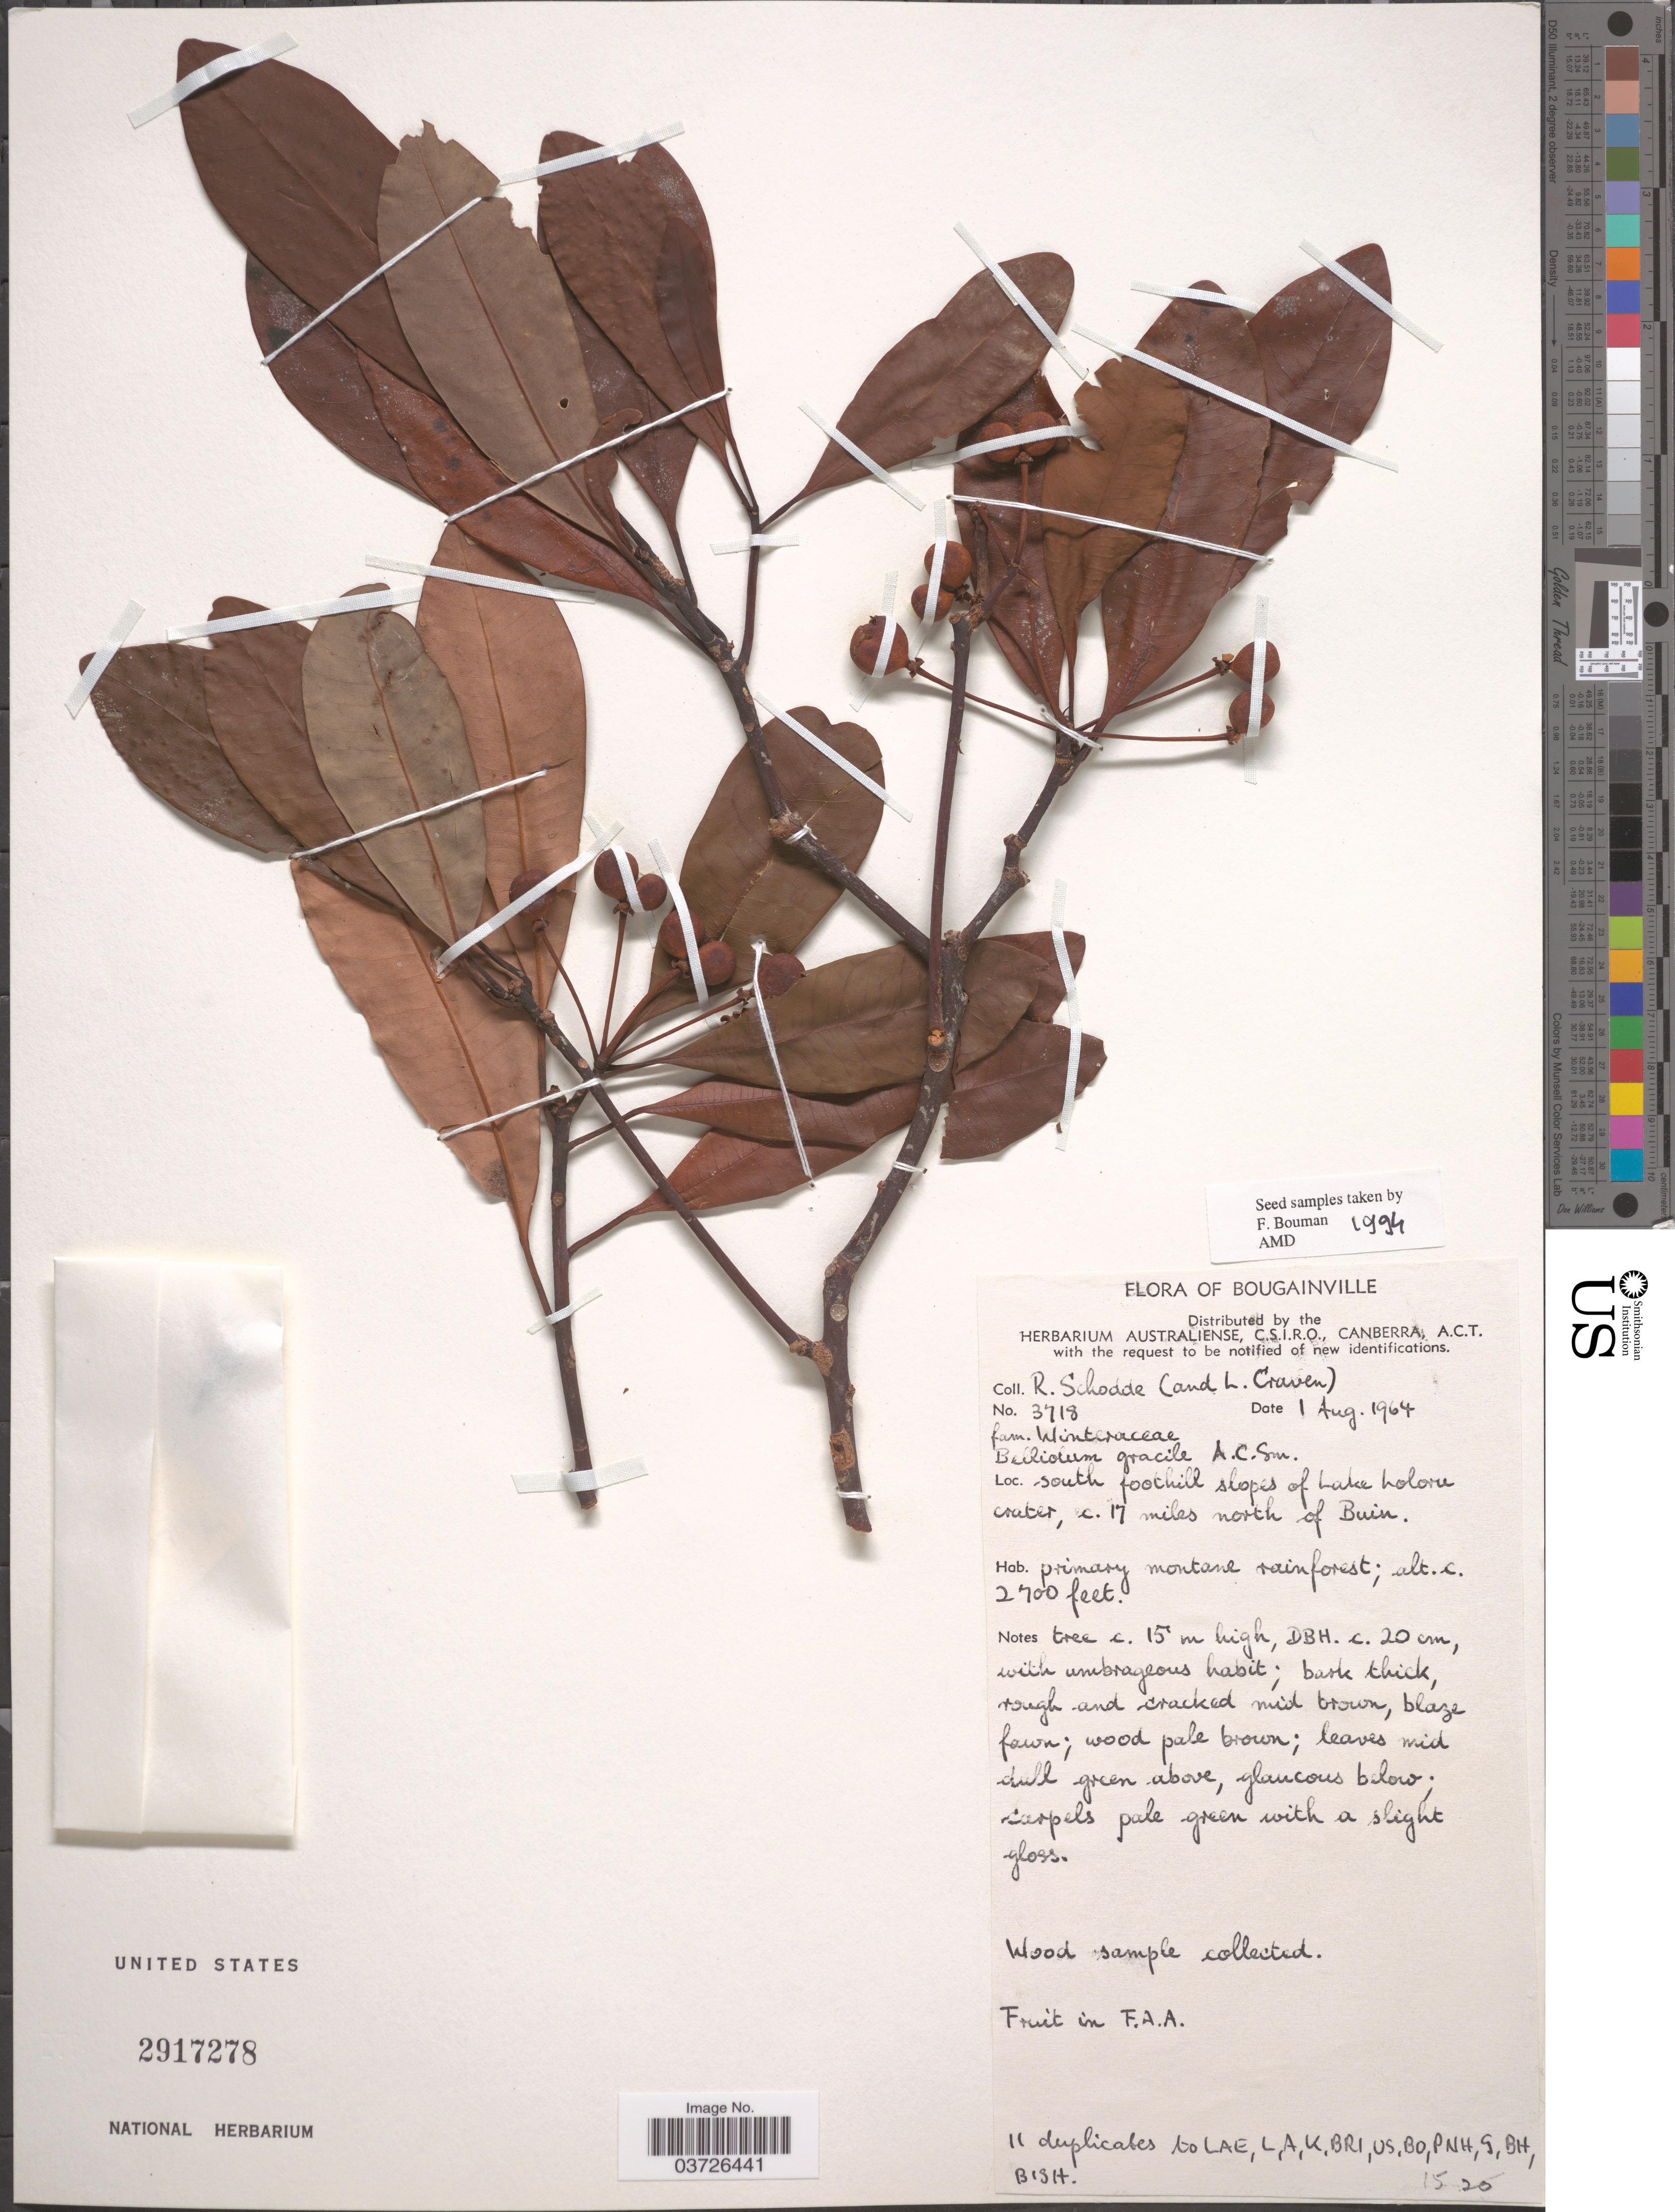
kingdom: Plantae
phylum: Tracheophyta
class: Magnoliopsida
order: Canellales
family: Winteraceae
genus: Belliolum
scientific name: Belliolum gracile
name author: A.C. Sm.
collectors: R. Schodde & L. A. Craven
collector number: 3718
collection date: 1964-08-01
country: Papua New Guinea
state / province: Bougainville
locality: South foothill slopes of Lake Loloru crater, c. 17 miles north of Buin.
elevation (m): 823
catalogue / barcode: US 2917278